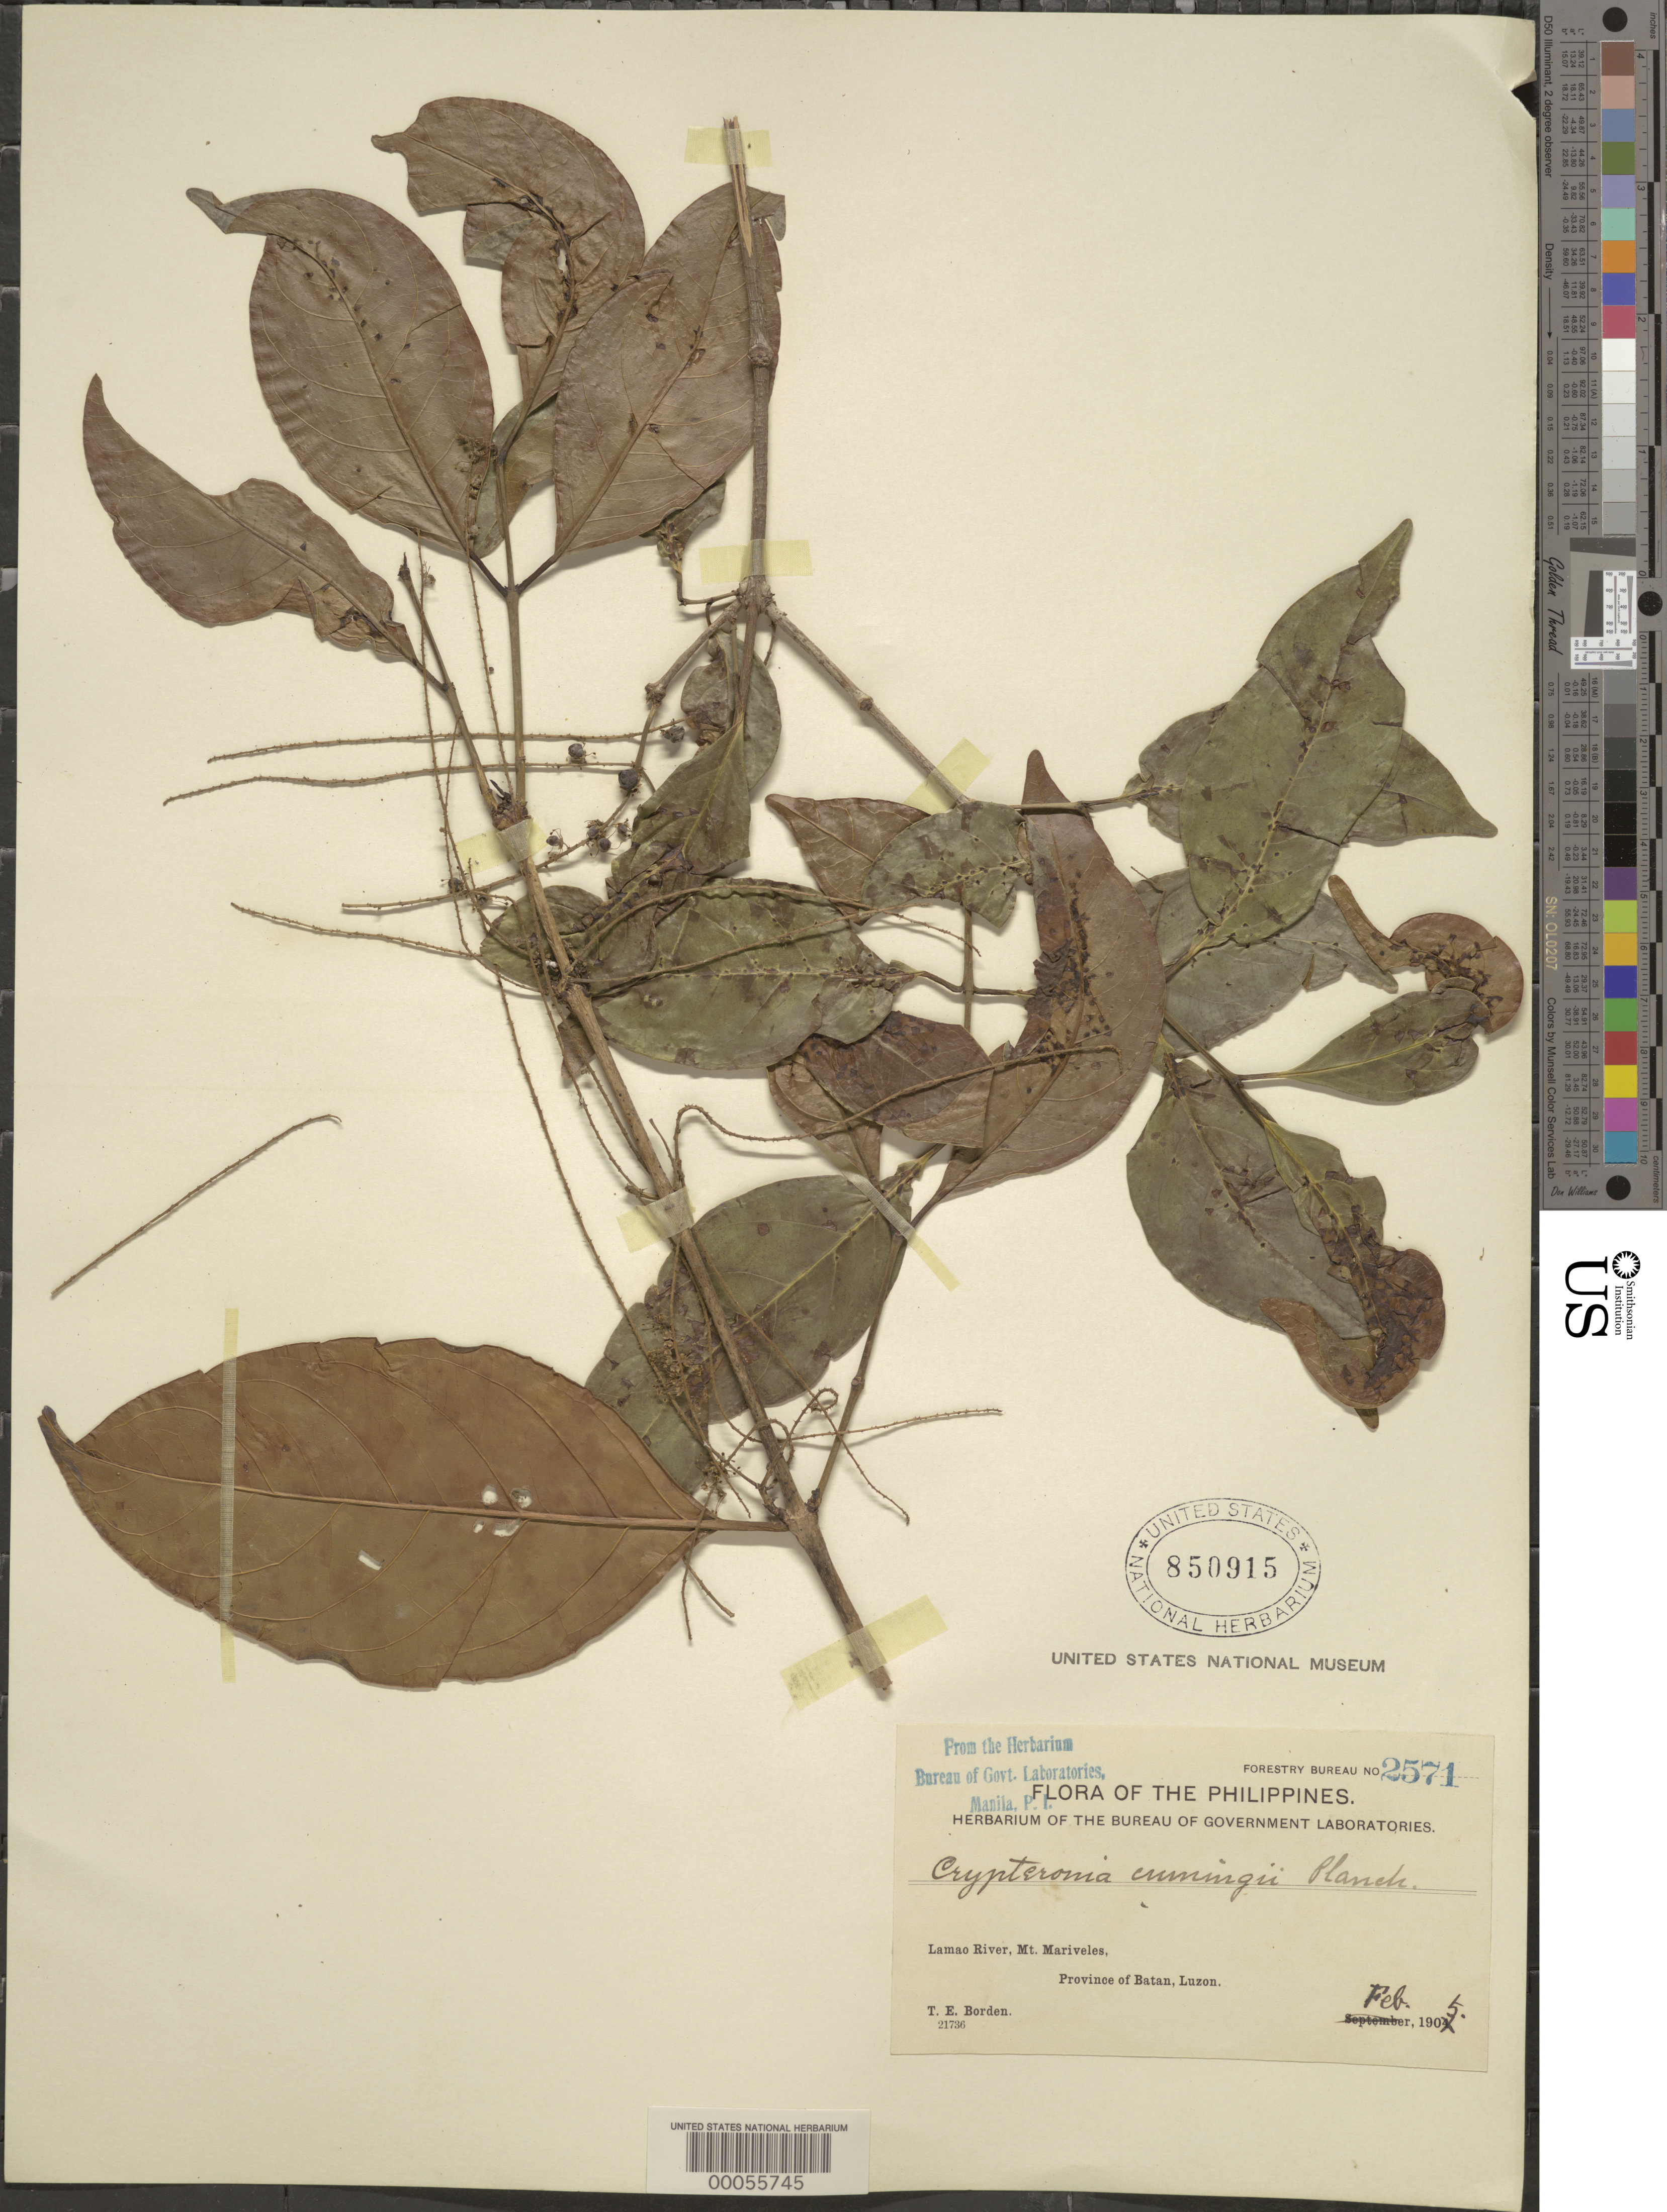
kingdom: Plantae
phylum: Tracheophyta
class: Magnoliopsida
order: Myrtales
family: Crypteroniaceae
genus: Crypteronia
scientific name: Crypteronia leptostachys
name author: Endl.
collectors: T. E. Borden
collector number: Forestry Bureau 2571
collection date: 1905-02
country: Philippines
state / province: Cagayan Valley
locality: Lamao River, Mt. Mariveles, Province of Batan, Luzon.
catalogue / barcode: US 850915